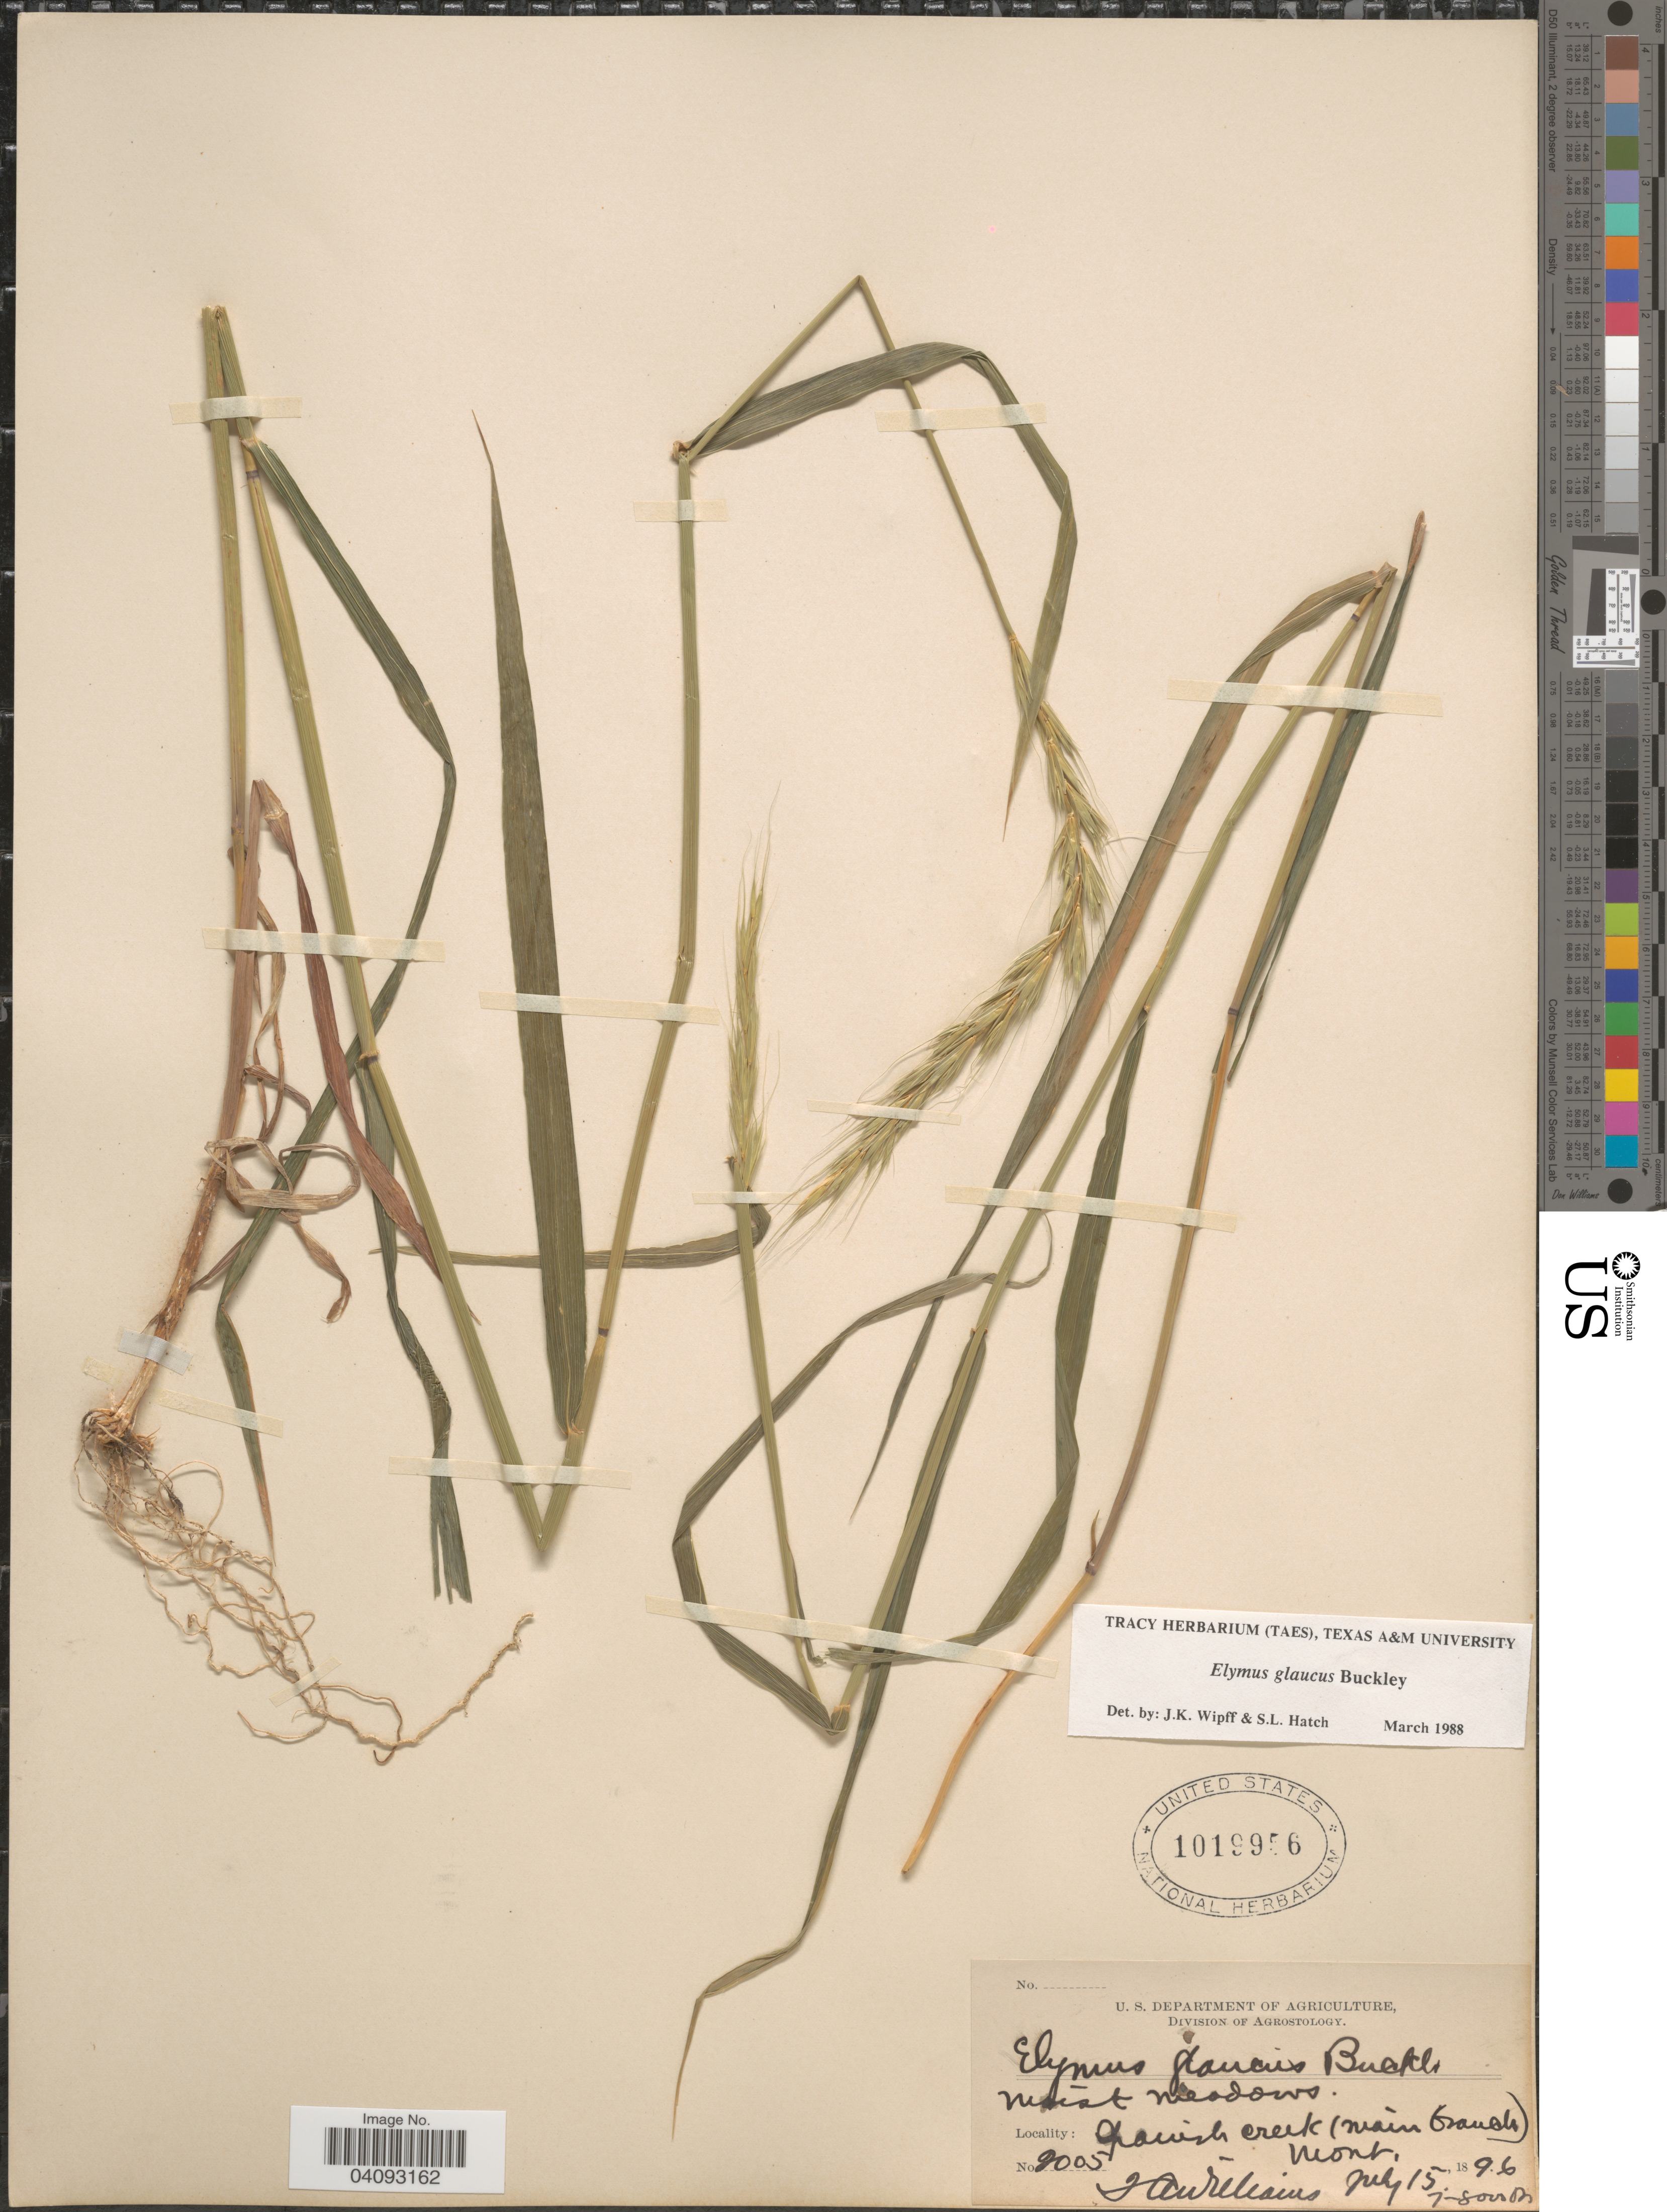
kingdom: Plantae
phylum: Tracheophyta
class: Liliopsida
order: Poales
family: Poaceae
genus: Elymus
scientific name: Elymus glaucus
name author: Buckley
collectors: T. Williams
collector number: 2005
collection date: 1896-07-15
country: United States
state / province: Montana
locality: Spanish creek (main branch).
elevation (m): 2134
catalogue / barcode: US 1019956